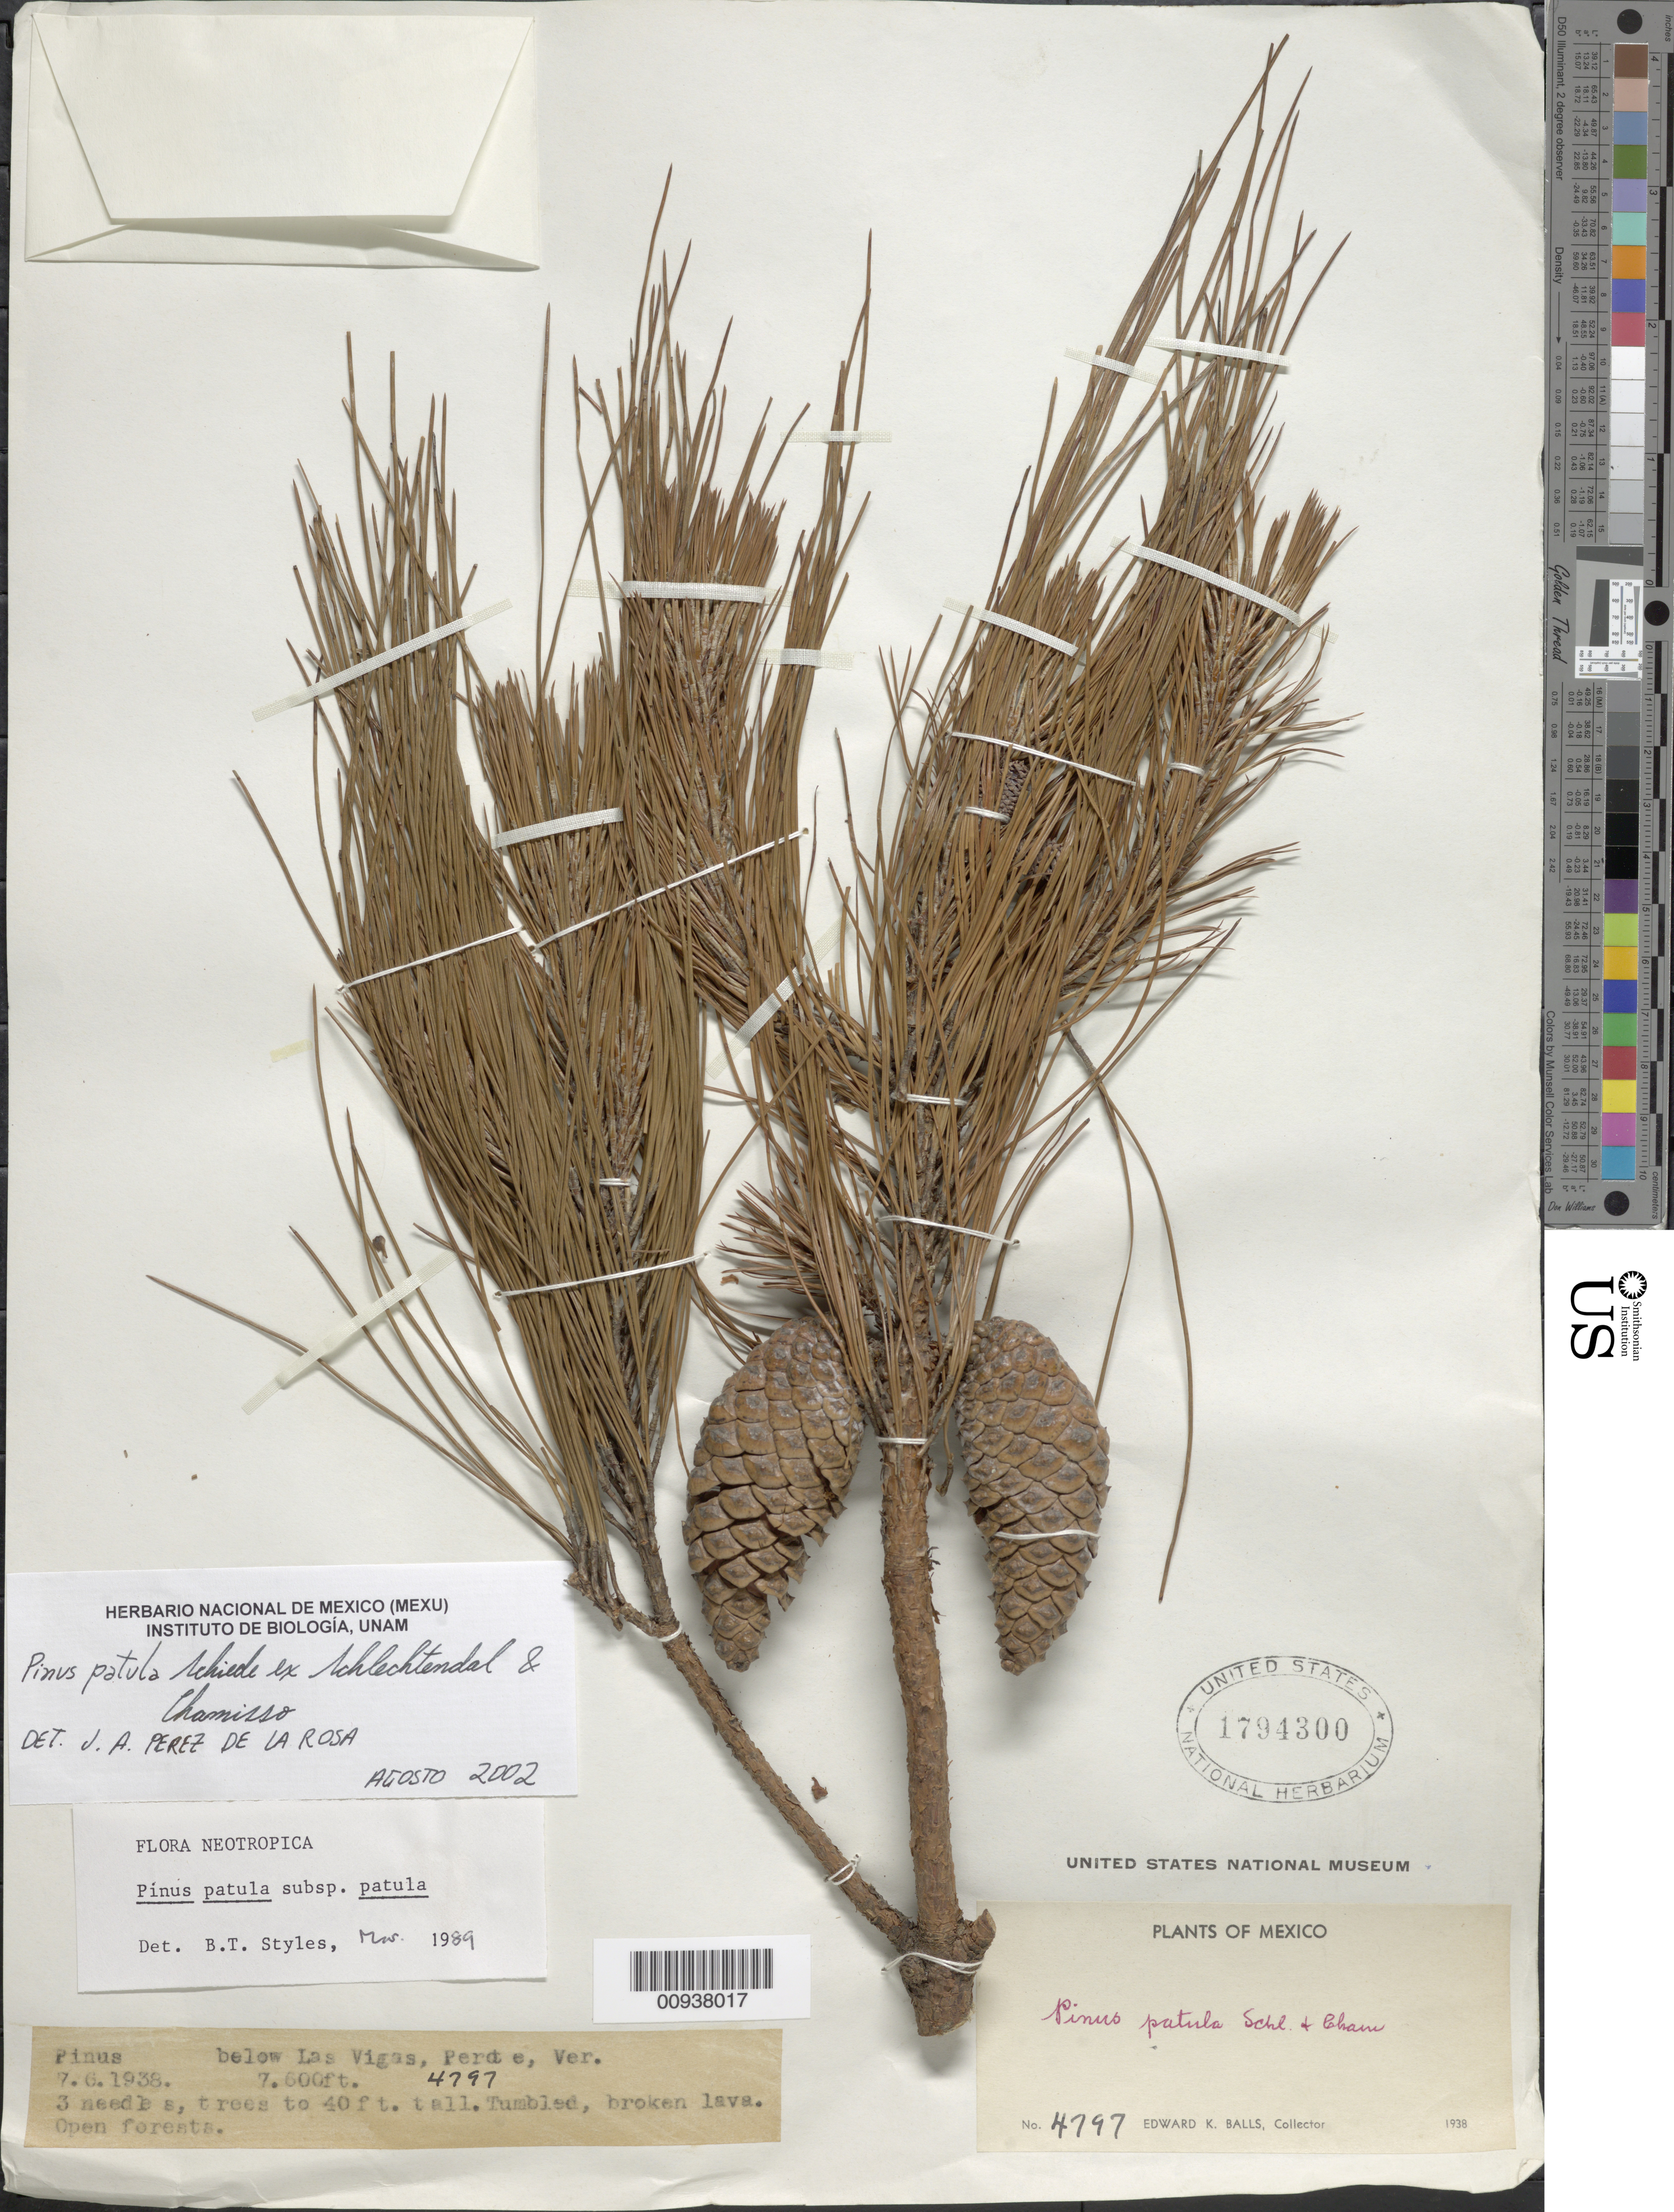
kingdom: Plantae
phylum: Tracheophyta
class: Pinopsida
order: Pinales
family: Pinaceae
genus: Pinus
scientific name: Pinus patula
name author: Schltdl. & Cham.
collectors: E. K. Balls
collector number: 4797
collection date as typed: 06 Jul 1938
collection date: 1938-07-06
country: Mexico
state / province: Veracruz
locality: Below Las Vigas, Perote.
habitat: Tumbled, broken lava. Open forests.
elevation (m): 2316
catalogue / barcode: US 1794300